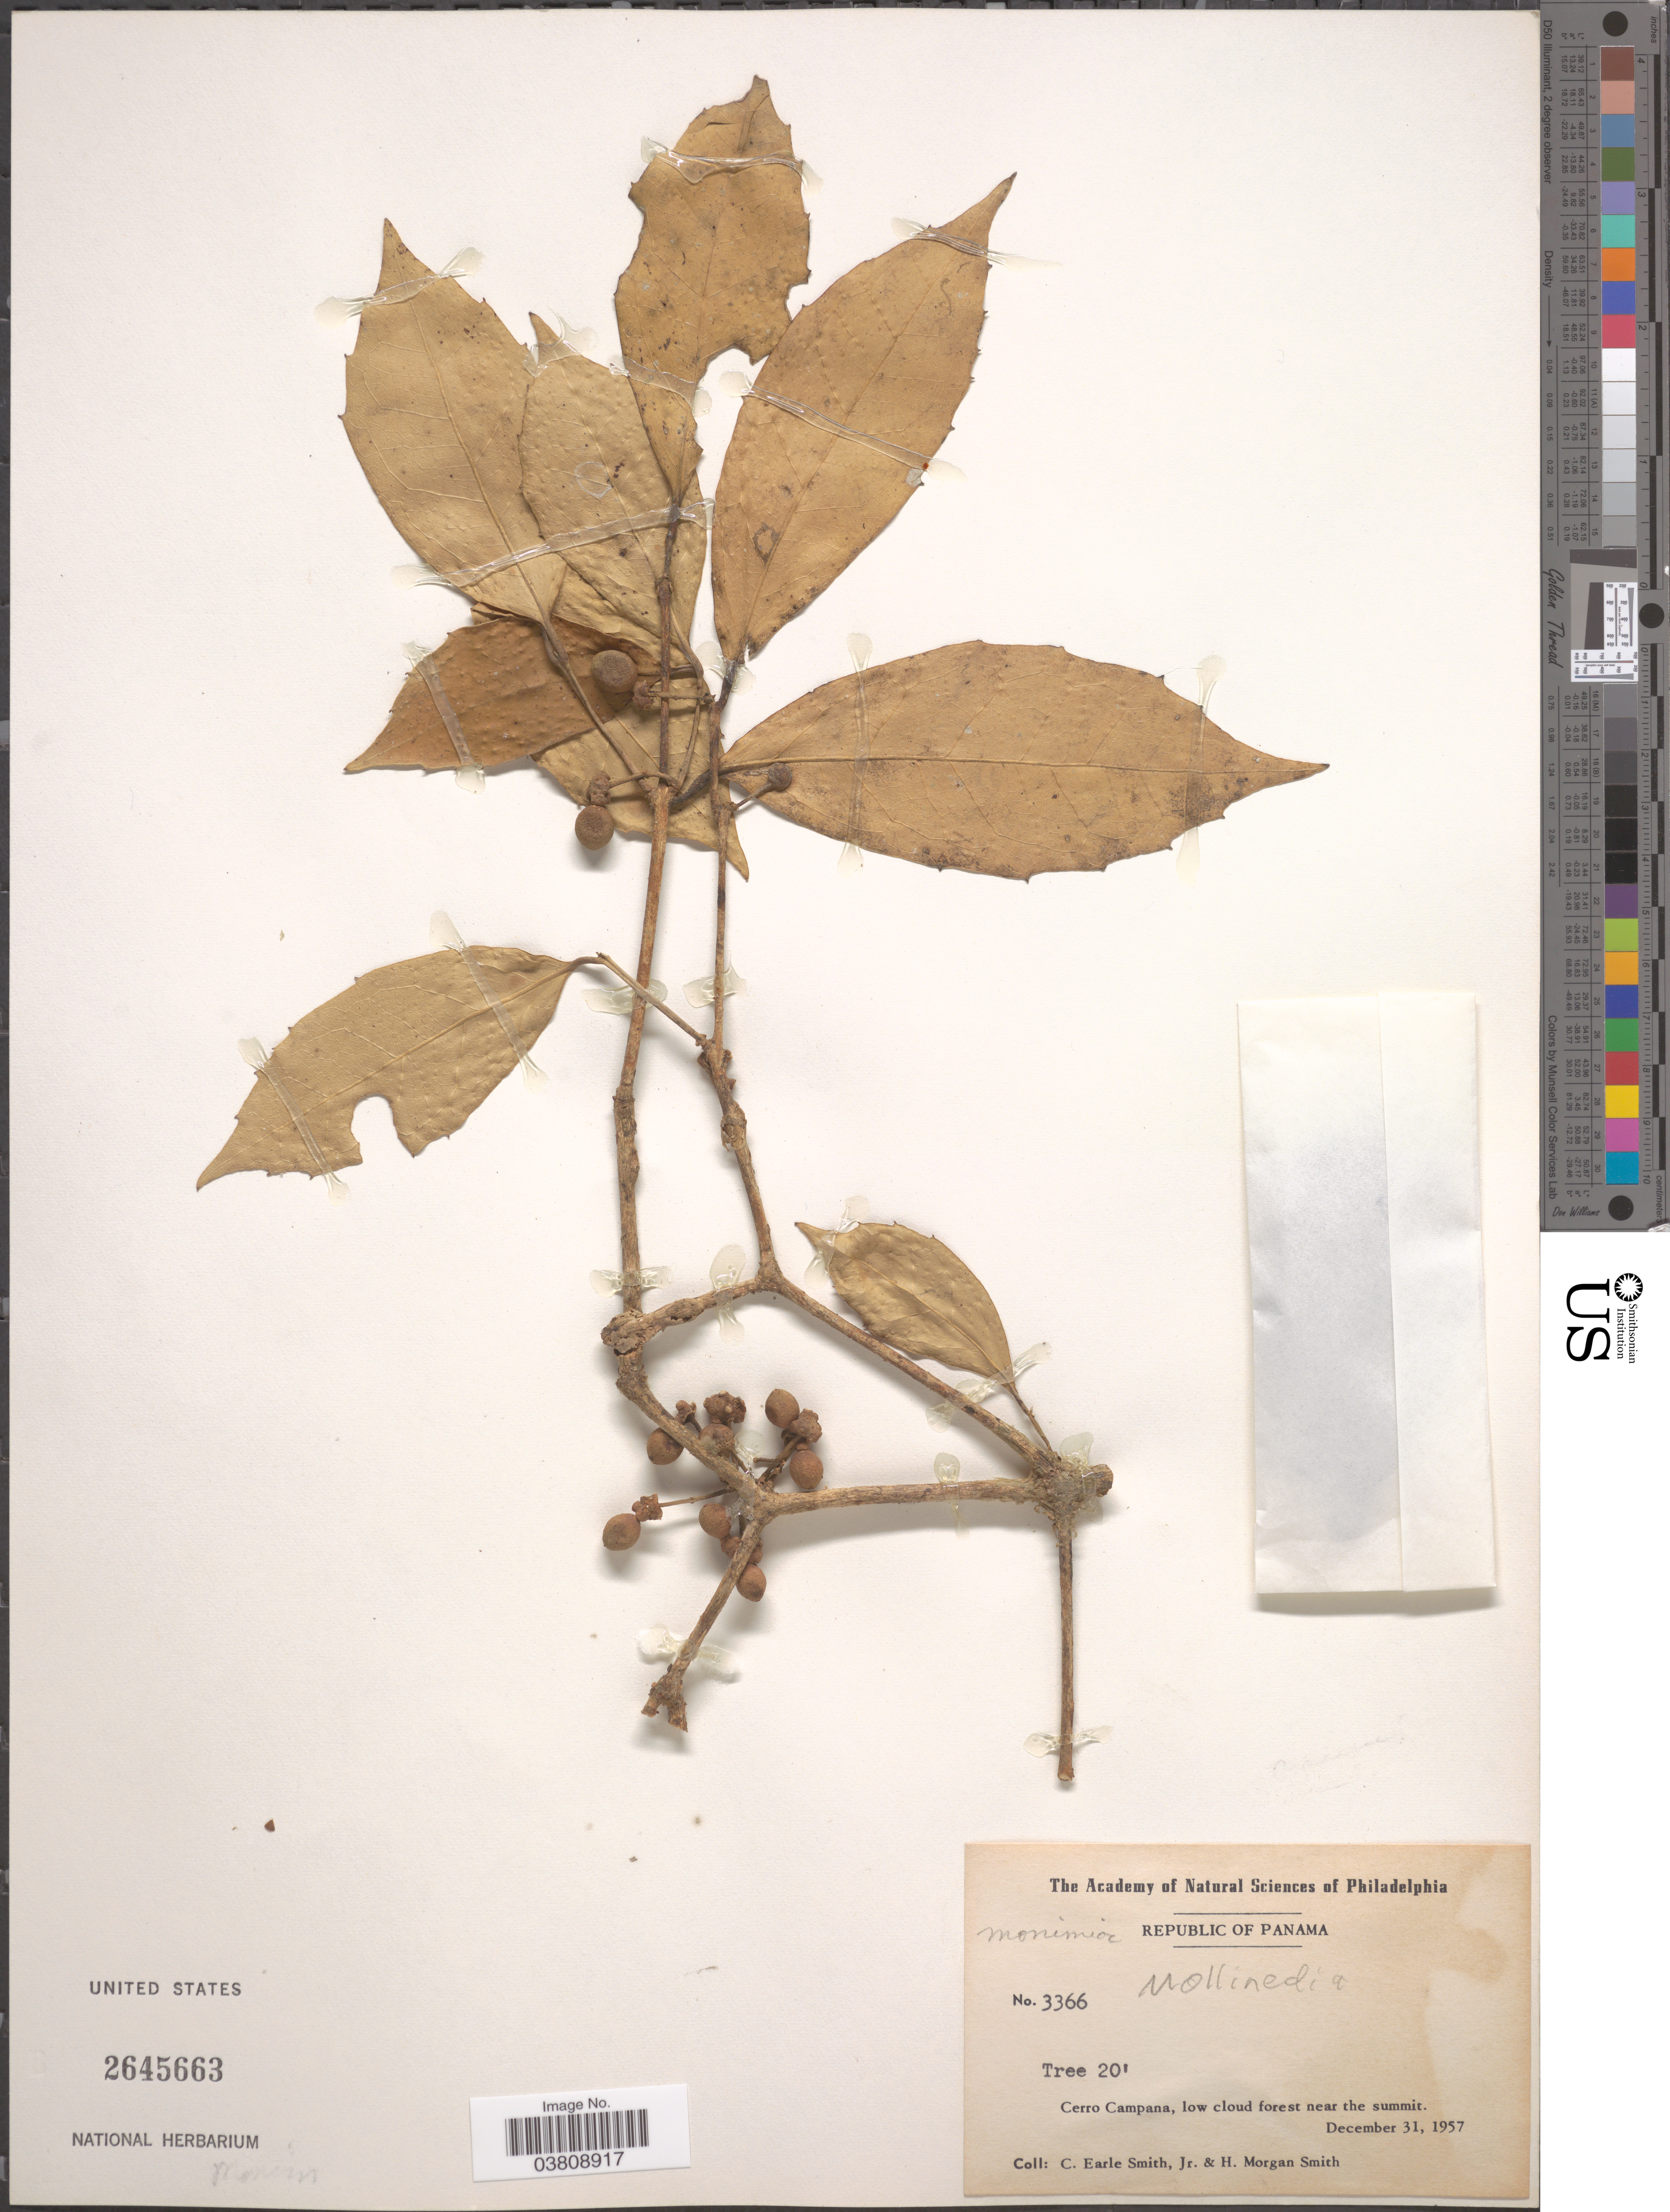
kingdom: Plantae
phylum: Tracheophyta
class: Magnoliopsida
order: Laurales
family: Monimiaceae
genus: Mollinedia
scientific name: Mollinedia sp.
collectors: C. E. Smith Jr. & H. M. Smith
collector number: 3366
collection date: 1957-12-31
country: Panama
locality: Republic of Panama. Cerro Campana, low cloud forest near the summit.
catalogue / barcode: US 2645663